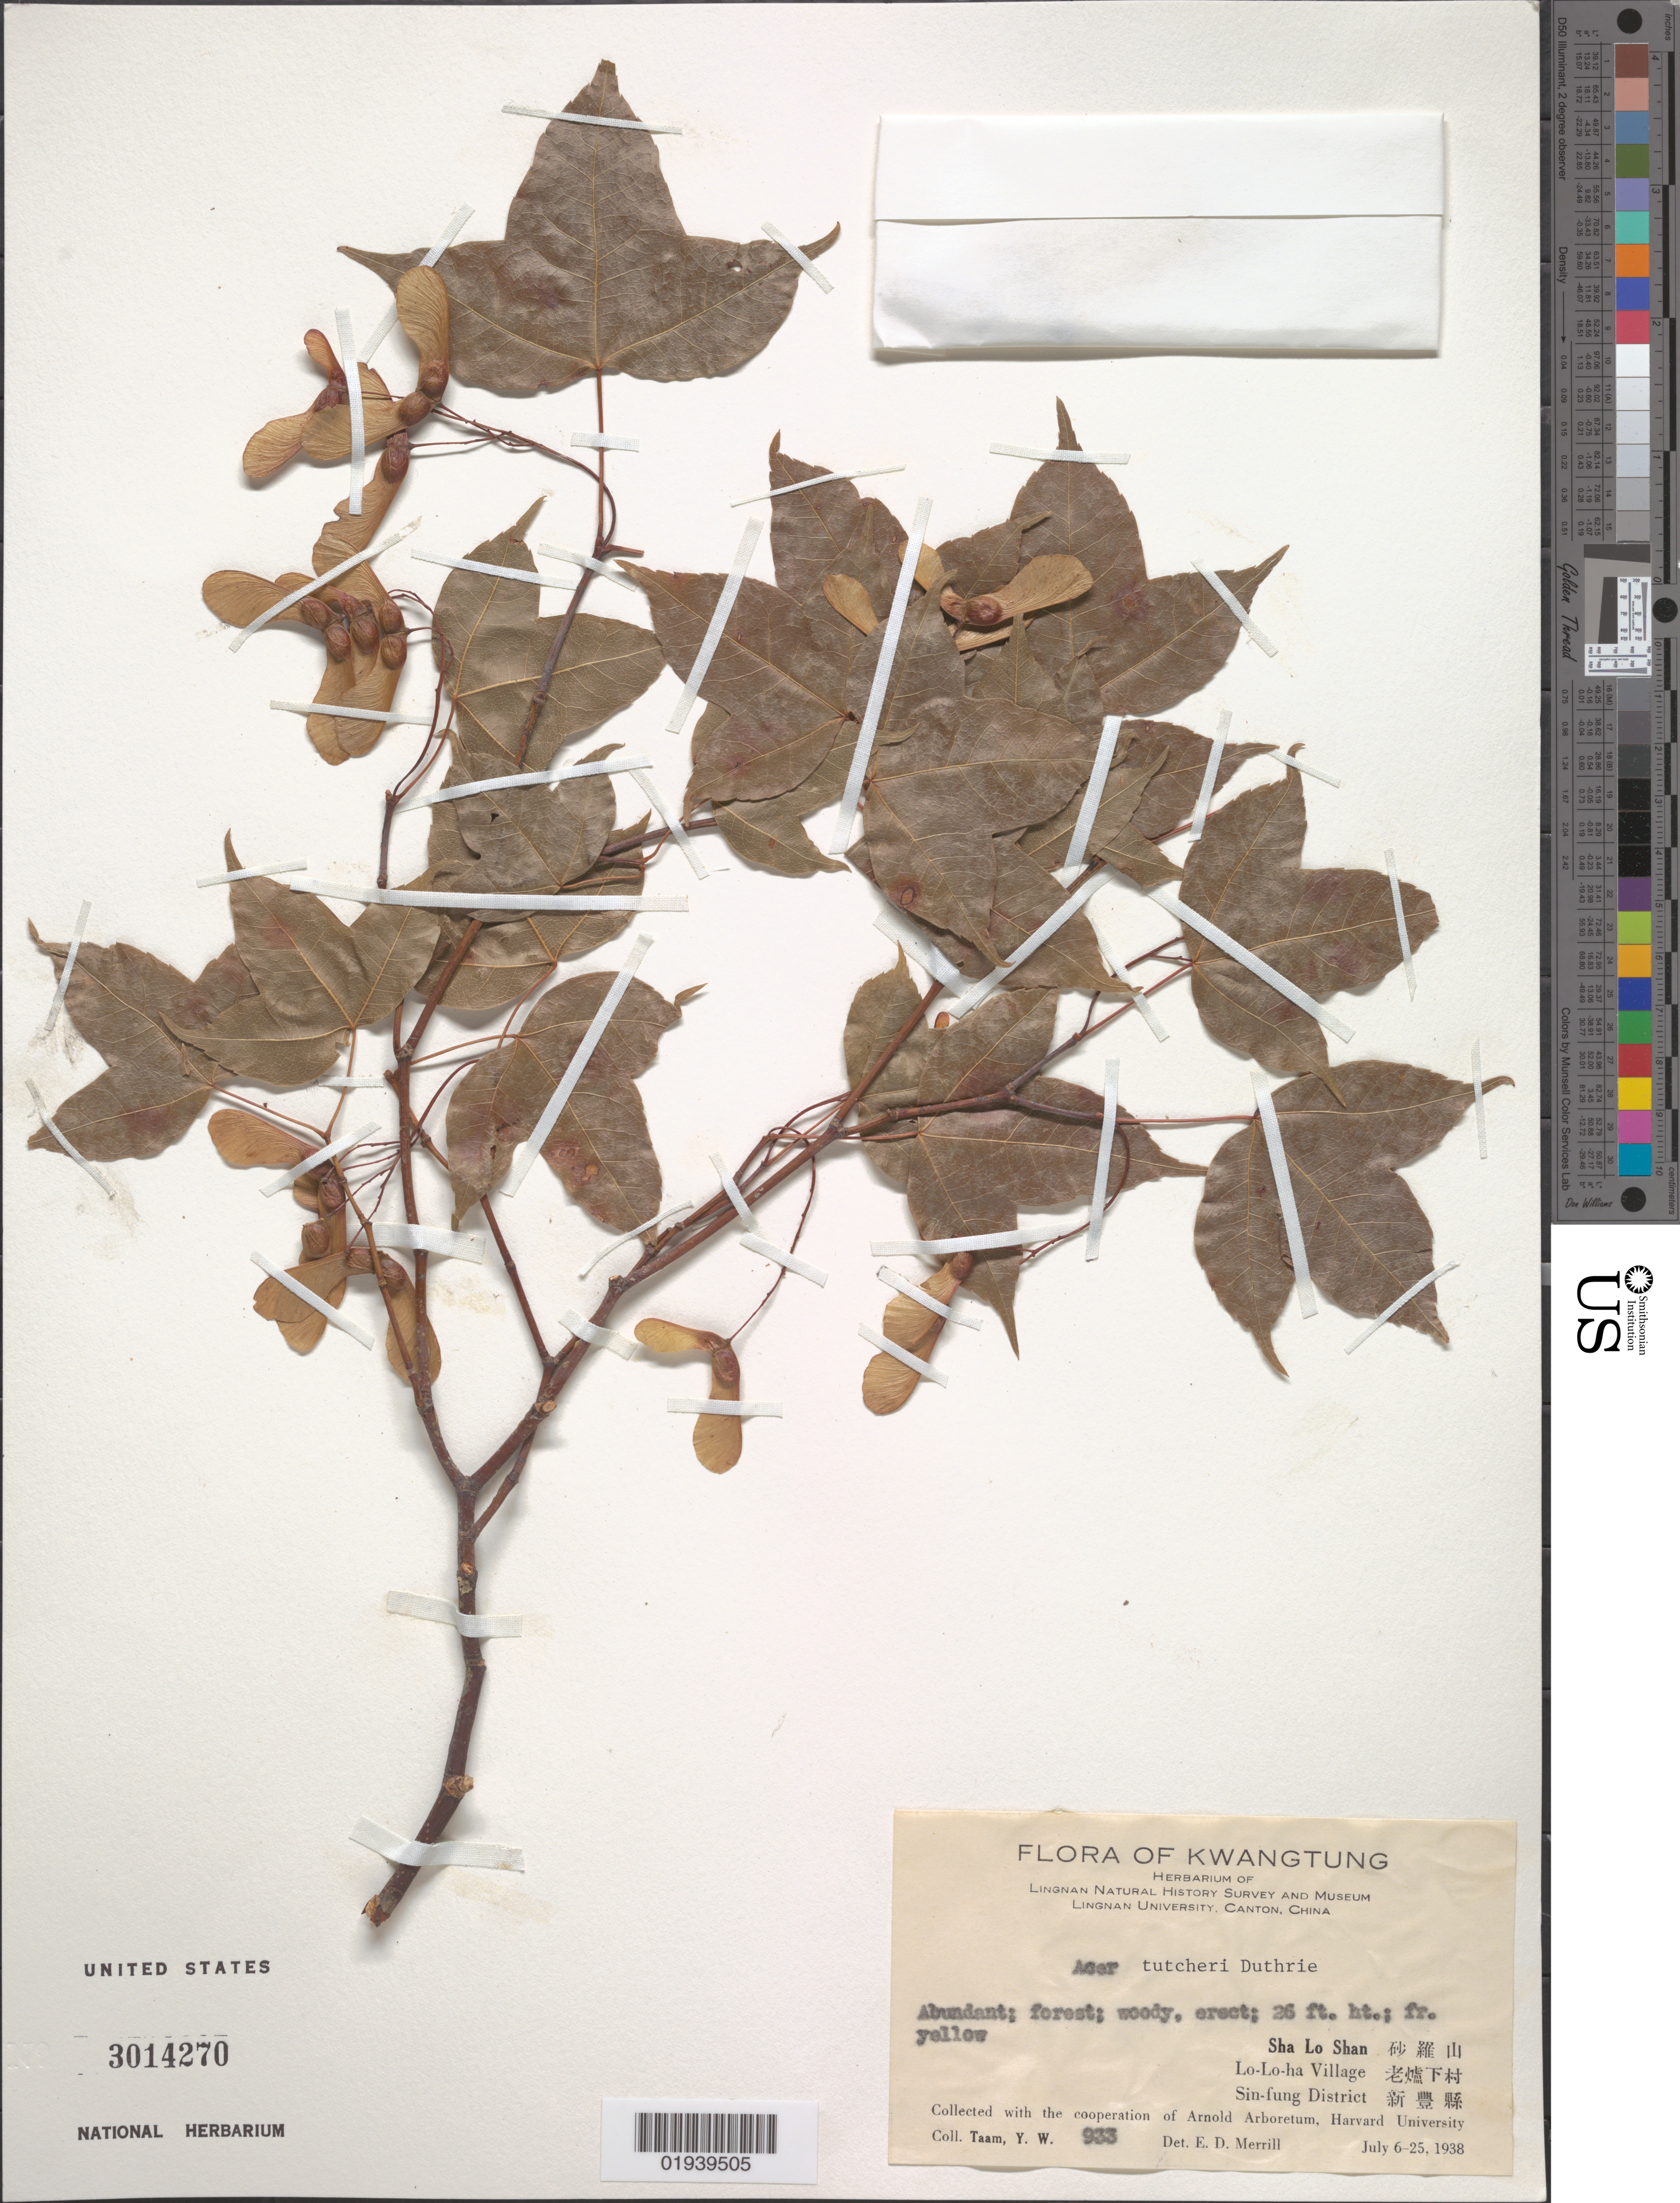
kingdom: Plantae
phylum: Tracheophyta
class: Magnoliopsida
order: Sapindales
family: Sapindaceae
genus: Acer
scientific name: Acer tutcheri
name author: Duthie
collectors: Y. W. Taam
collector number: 933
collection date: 1938-07-06/1938-07-25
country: China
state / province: Guangdong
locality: Kwangtung [Guangdong], Sha Lo Shan, Lo-Lo-Ha Village, Sin-fung District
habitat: Abundant; forest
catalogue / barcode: US 3014270